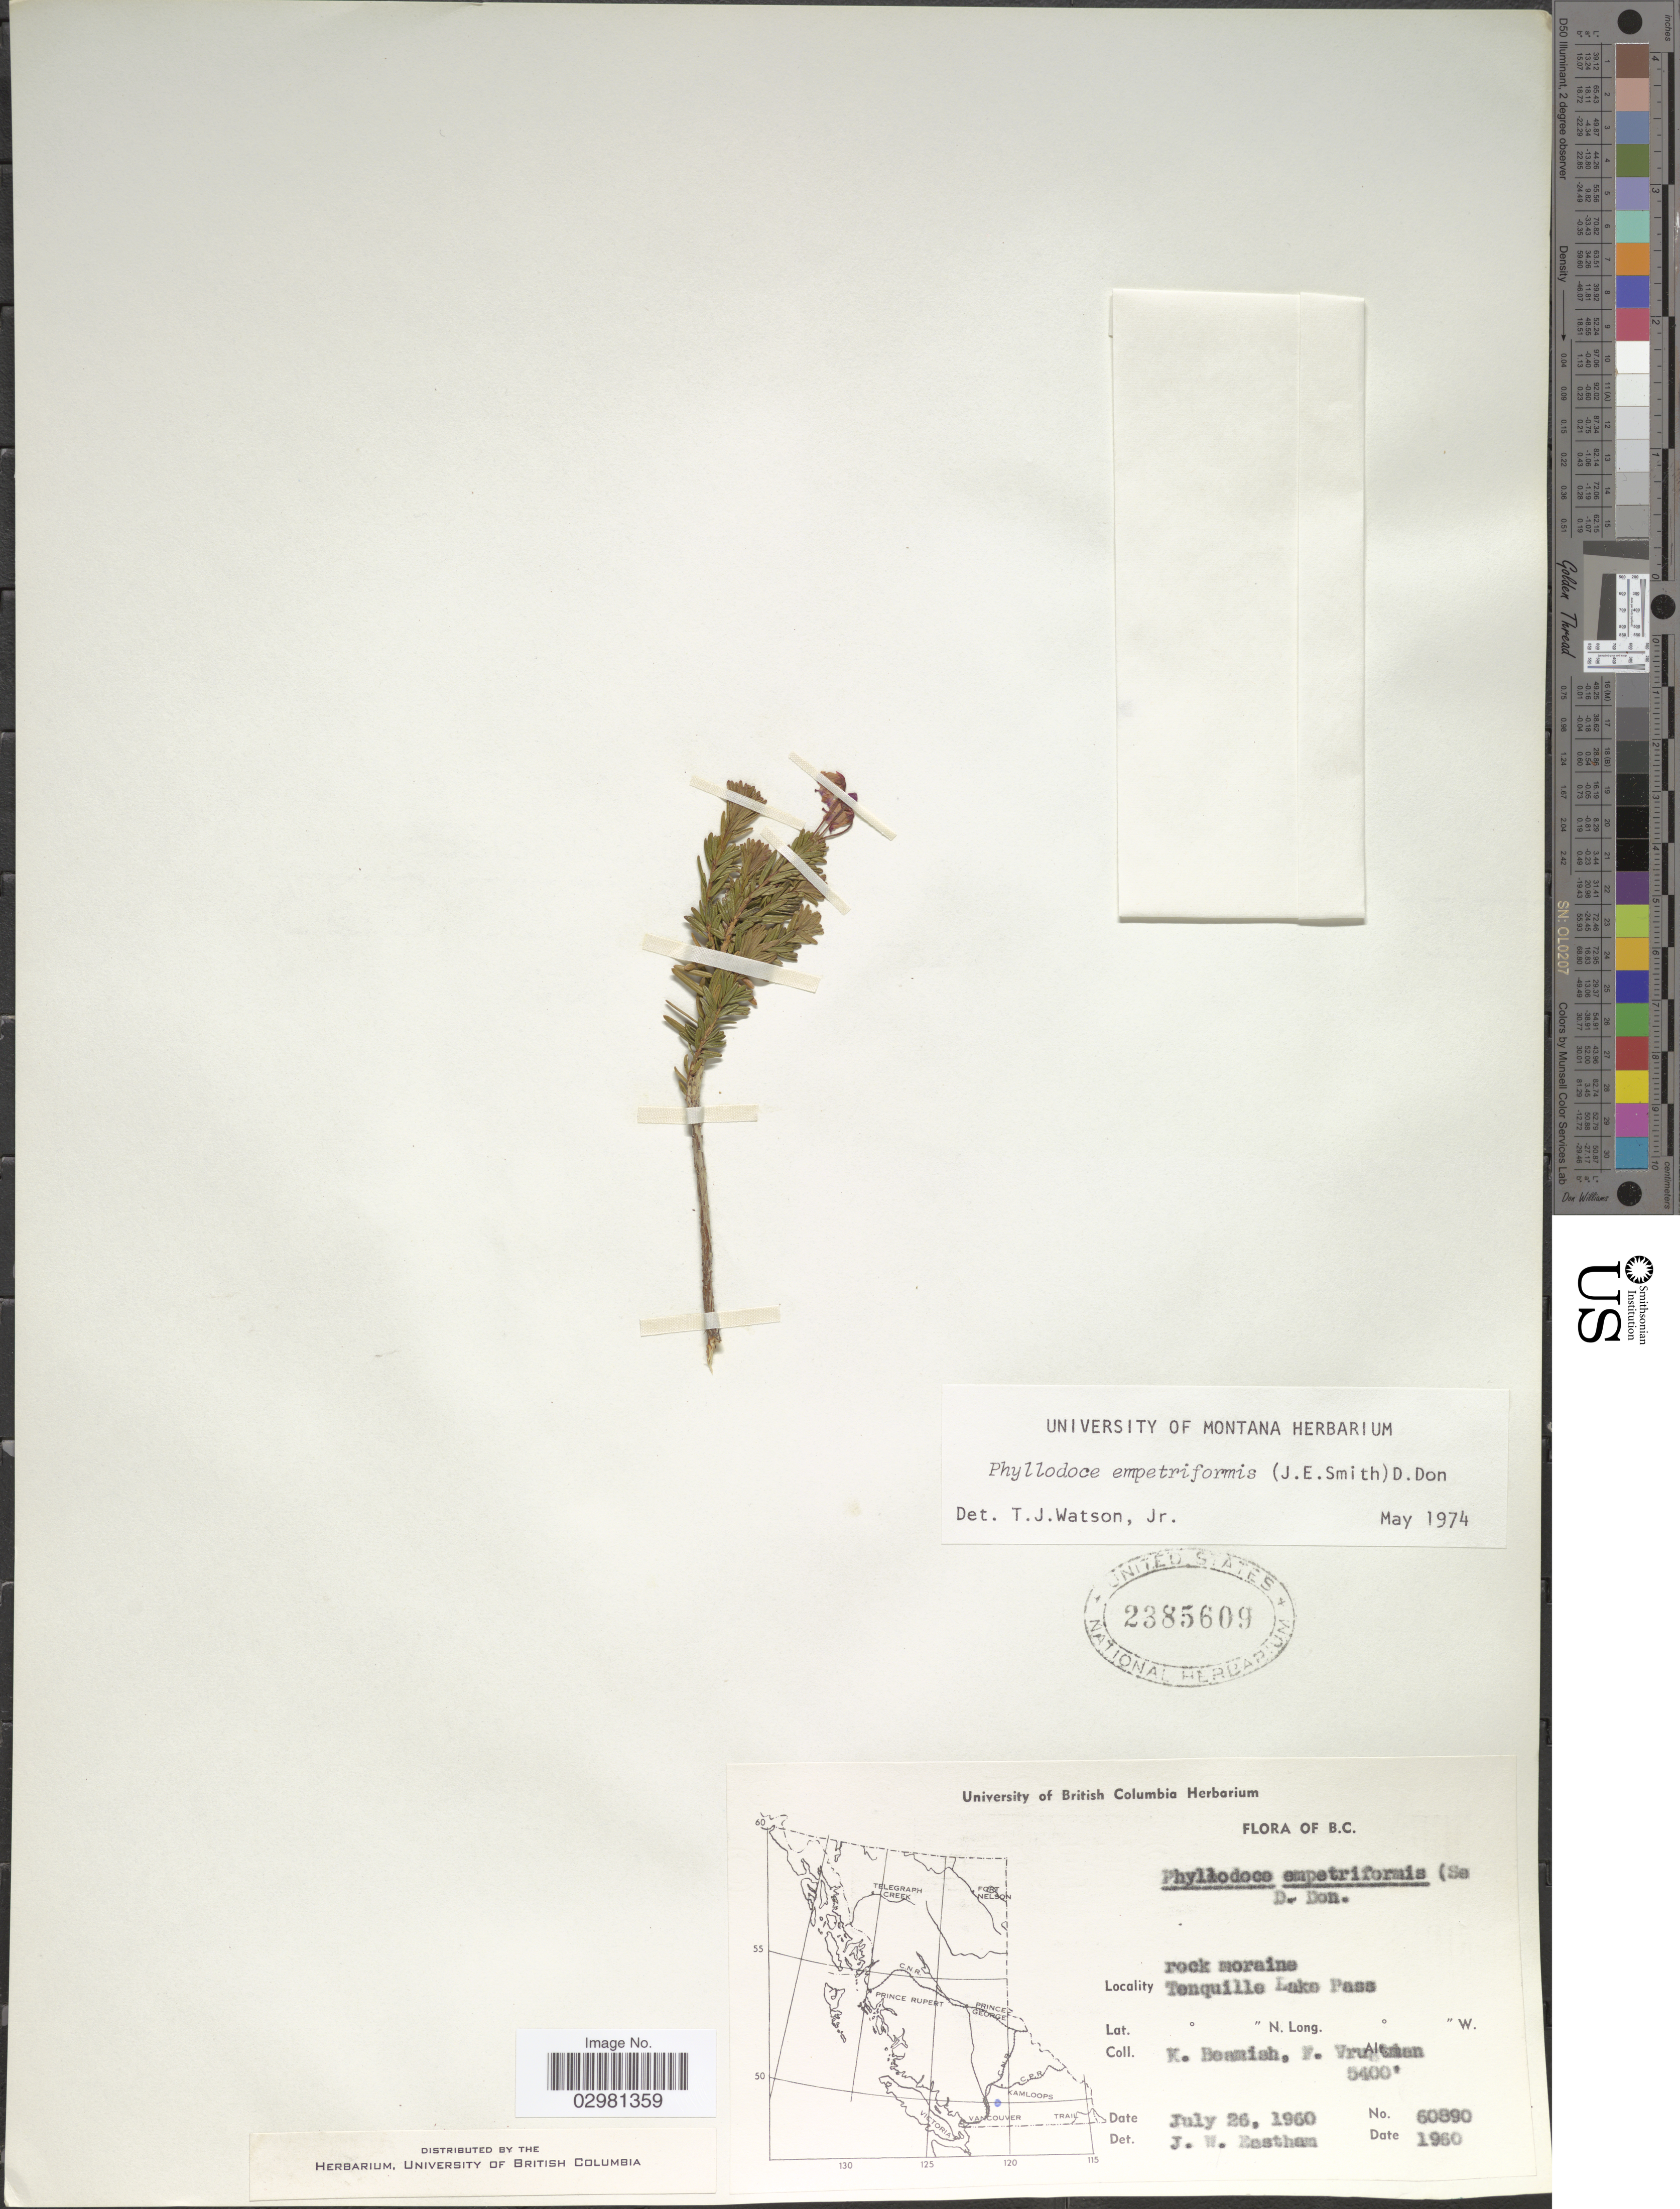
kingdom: Plantae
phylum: Tracheophyta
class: Magnoliopsida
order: Ericales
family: Ericaceae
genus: Phyllodoce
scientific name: Phyllodoce empetiformis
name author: (Small) D. Don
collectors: K. Beamish & F. Vrugtman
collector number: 60890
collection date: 1960-07-26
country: Canada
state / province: British Columbia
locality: Tenquille Lake Pass.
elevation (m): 1646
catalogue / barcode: US 2385609